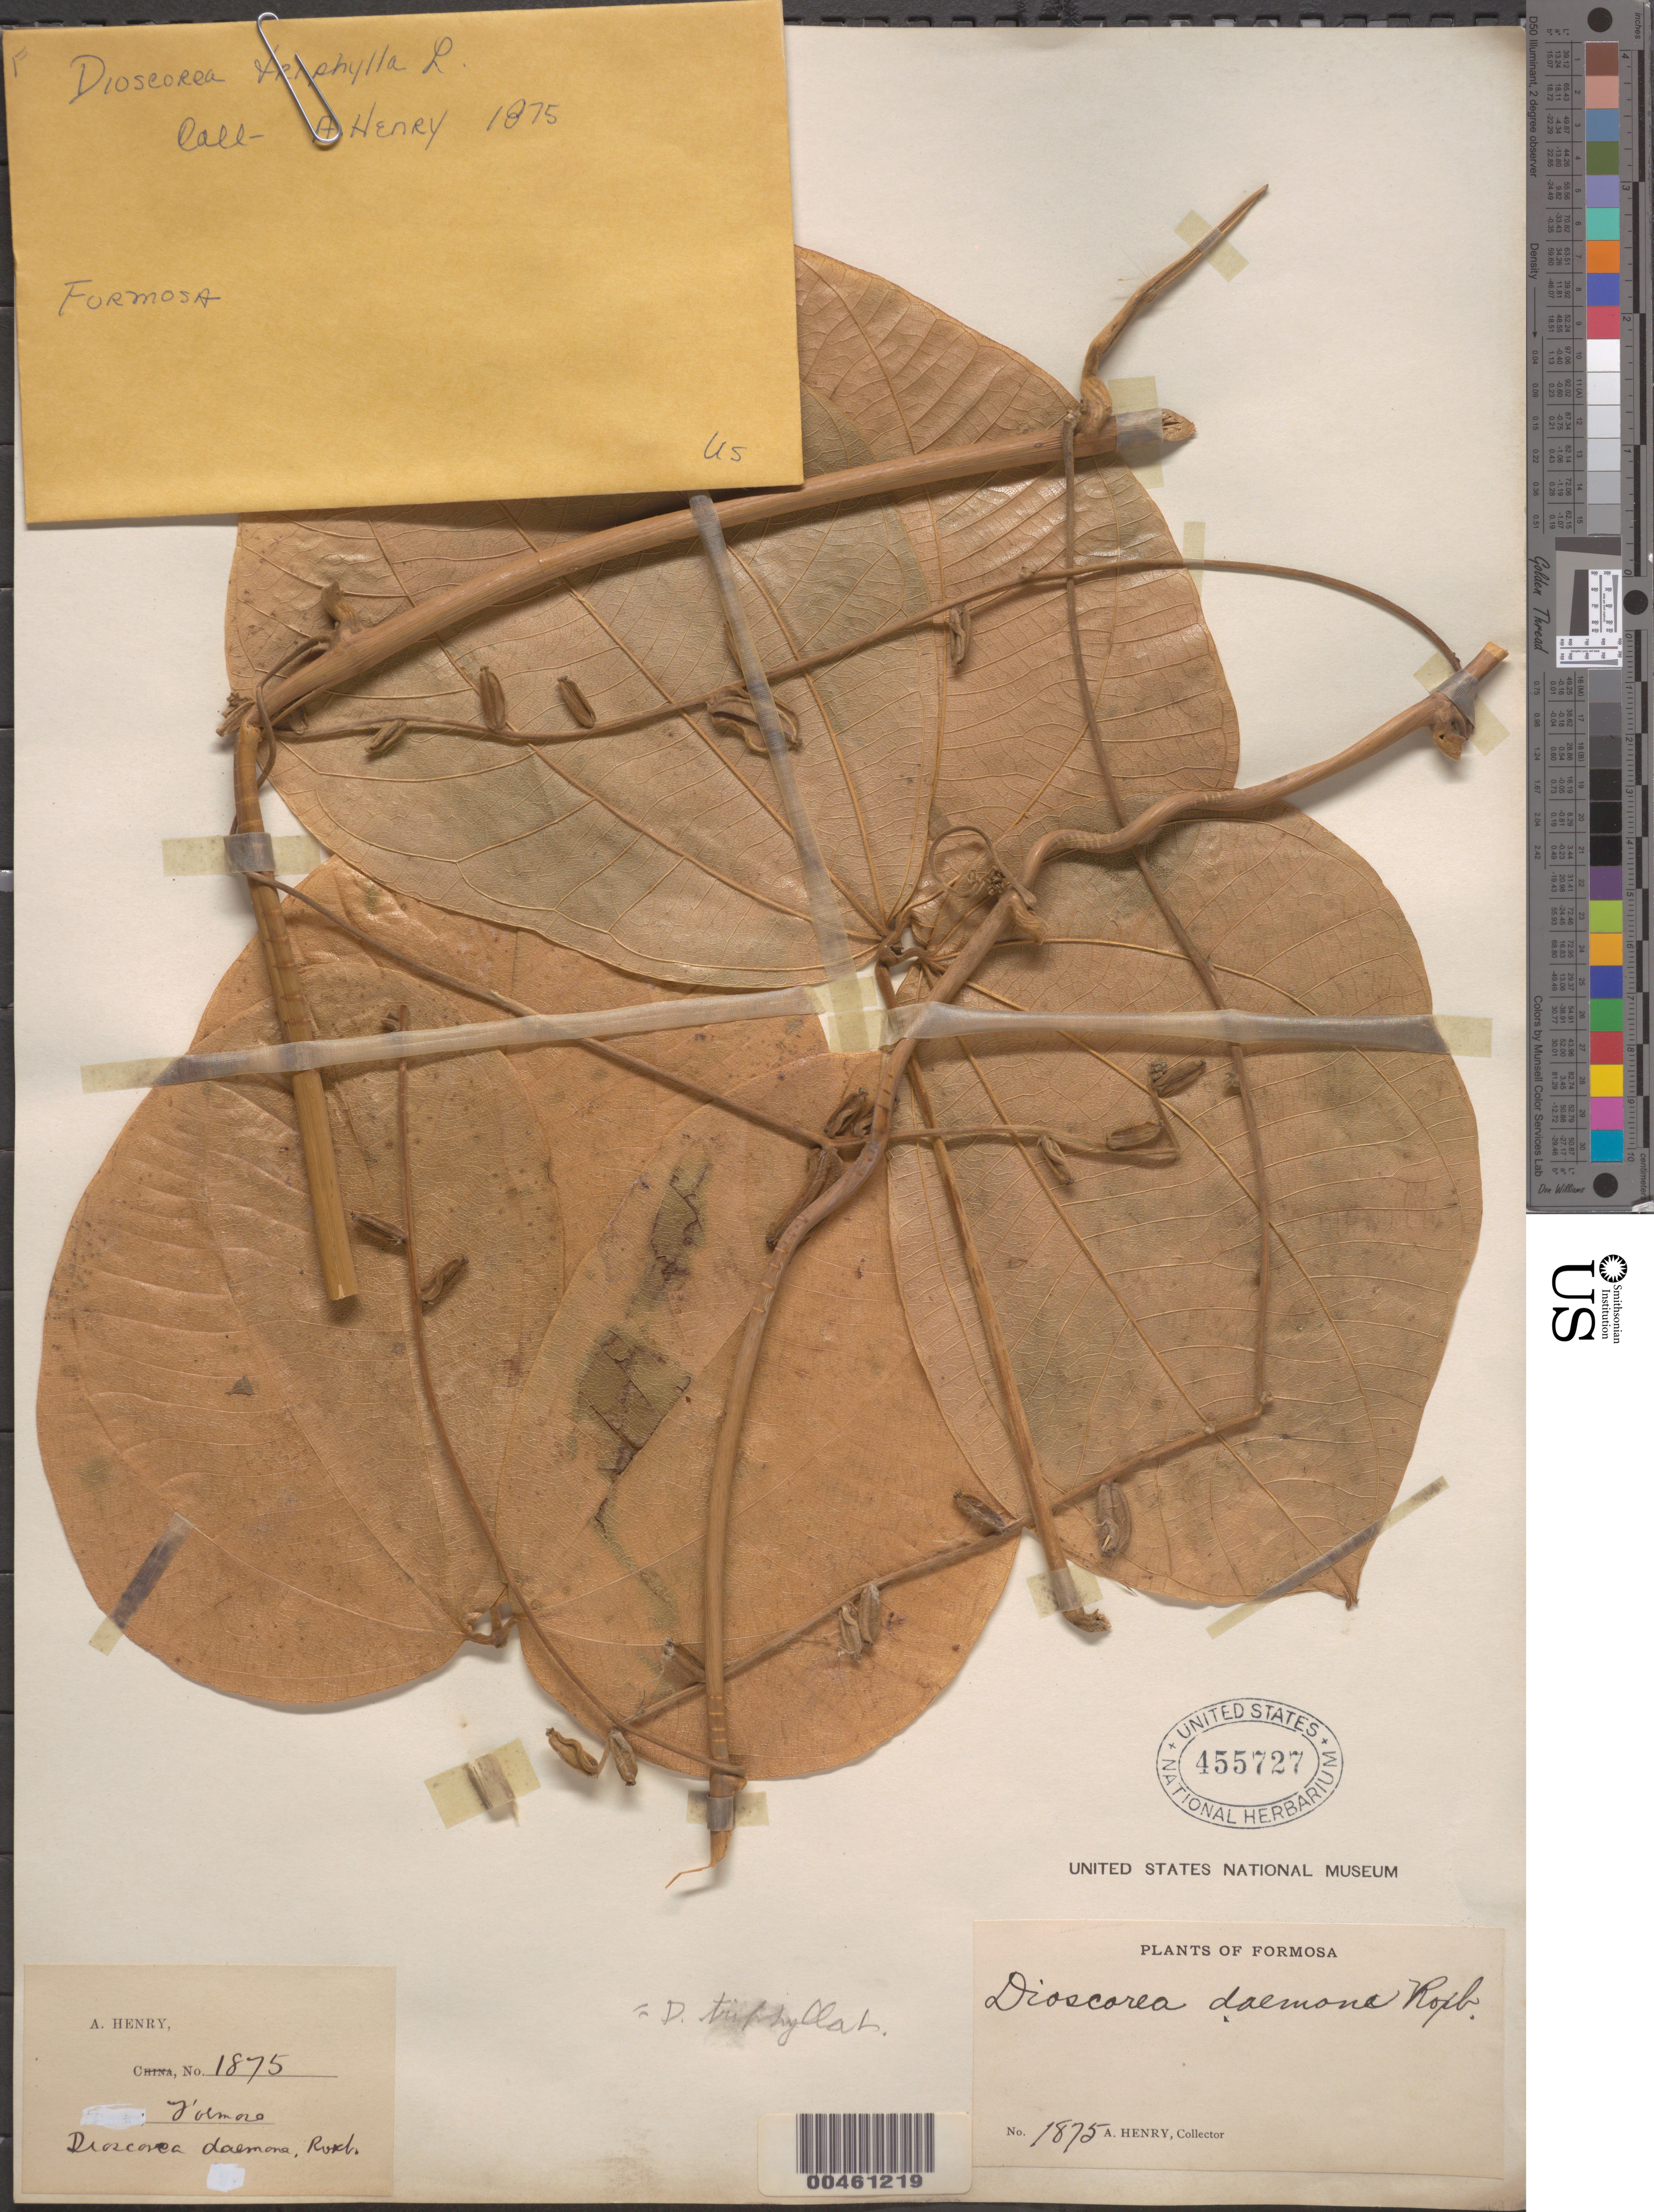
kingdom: Plantae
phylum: Tracheophyta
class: Liliopsida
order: Dioscoreales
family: Dioscoreaceae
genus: Dioscorea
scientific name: Dioscorea triphylla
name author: L.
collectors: A. Henry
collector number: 1875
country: Taiwan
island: Taiwan [Formosa]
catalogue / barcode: US 455727